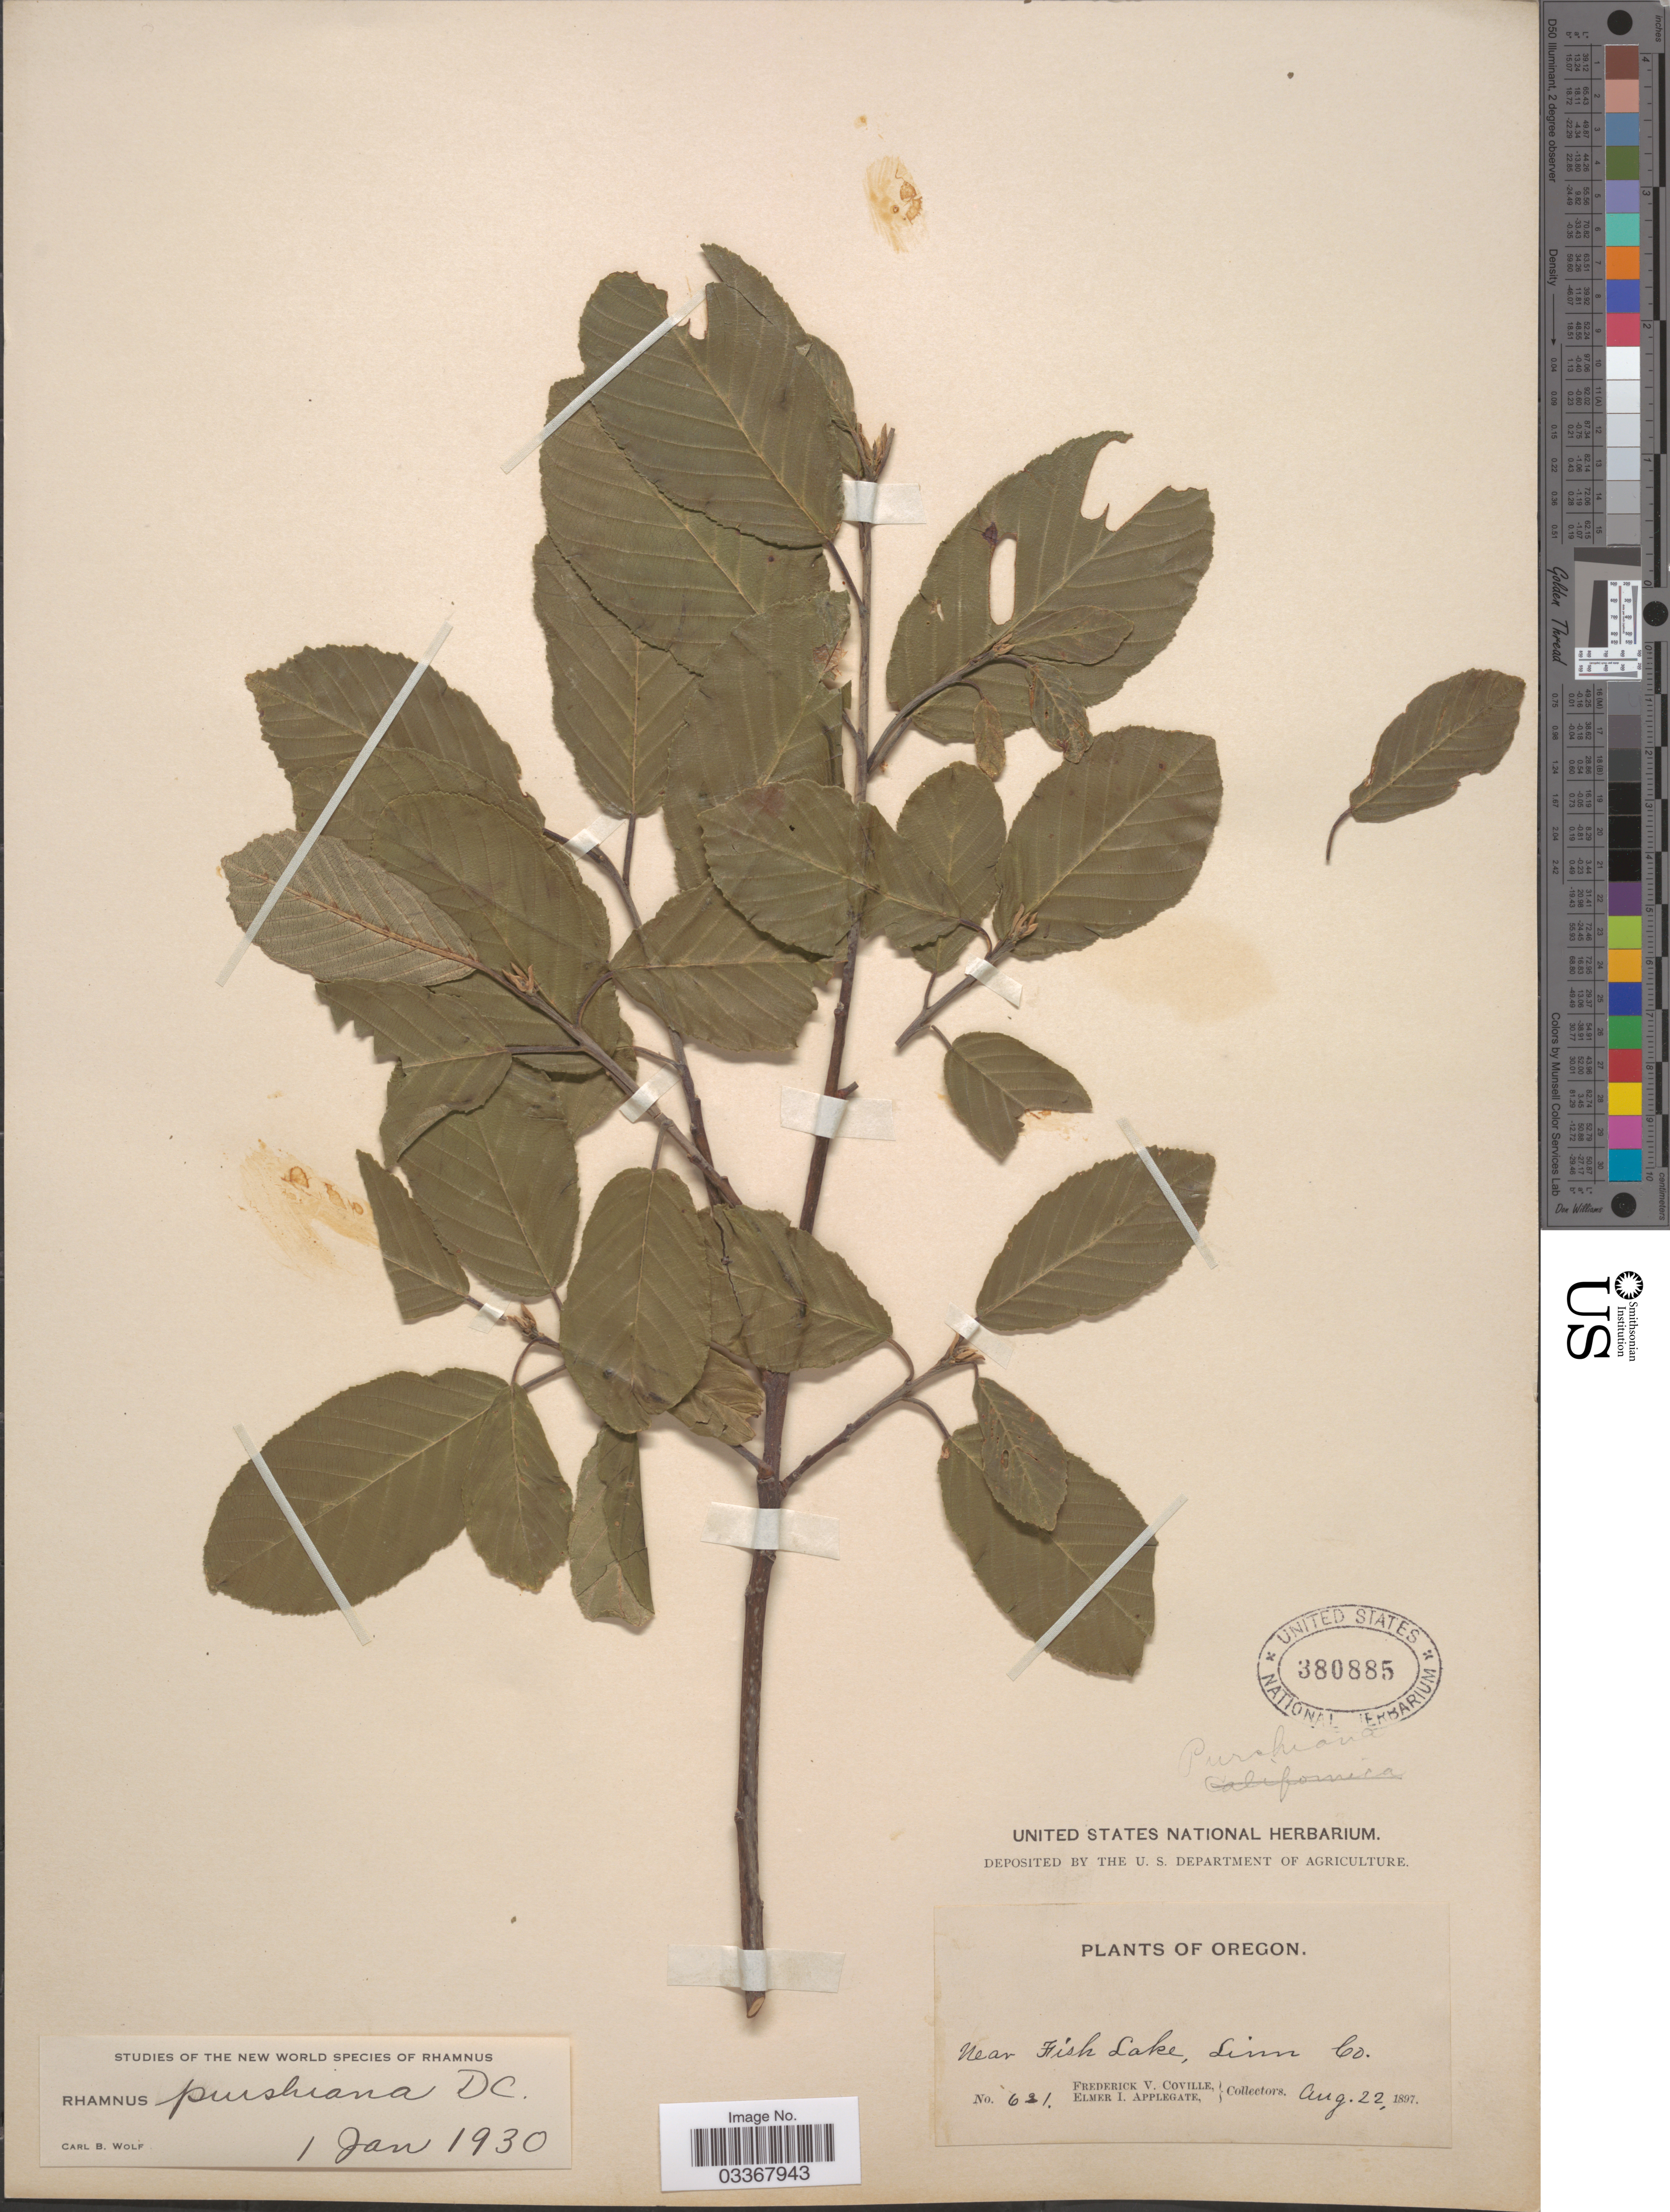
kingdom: Plantae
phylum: Tracheophyta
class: Magnoliopsida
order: Rosales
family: Rhamnaceae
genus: Frangula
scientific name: Frangula purshiana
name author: (DC.) A. Gray ex J.G. Cooper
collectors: F. V. Coville & E. I. Applegate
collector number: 621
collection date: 1897-08-22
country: United States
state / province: Oregon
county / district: Linn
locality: Near Fish Lake, Linn Co.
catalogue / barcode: US 380885